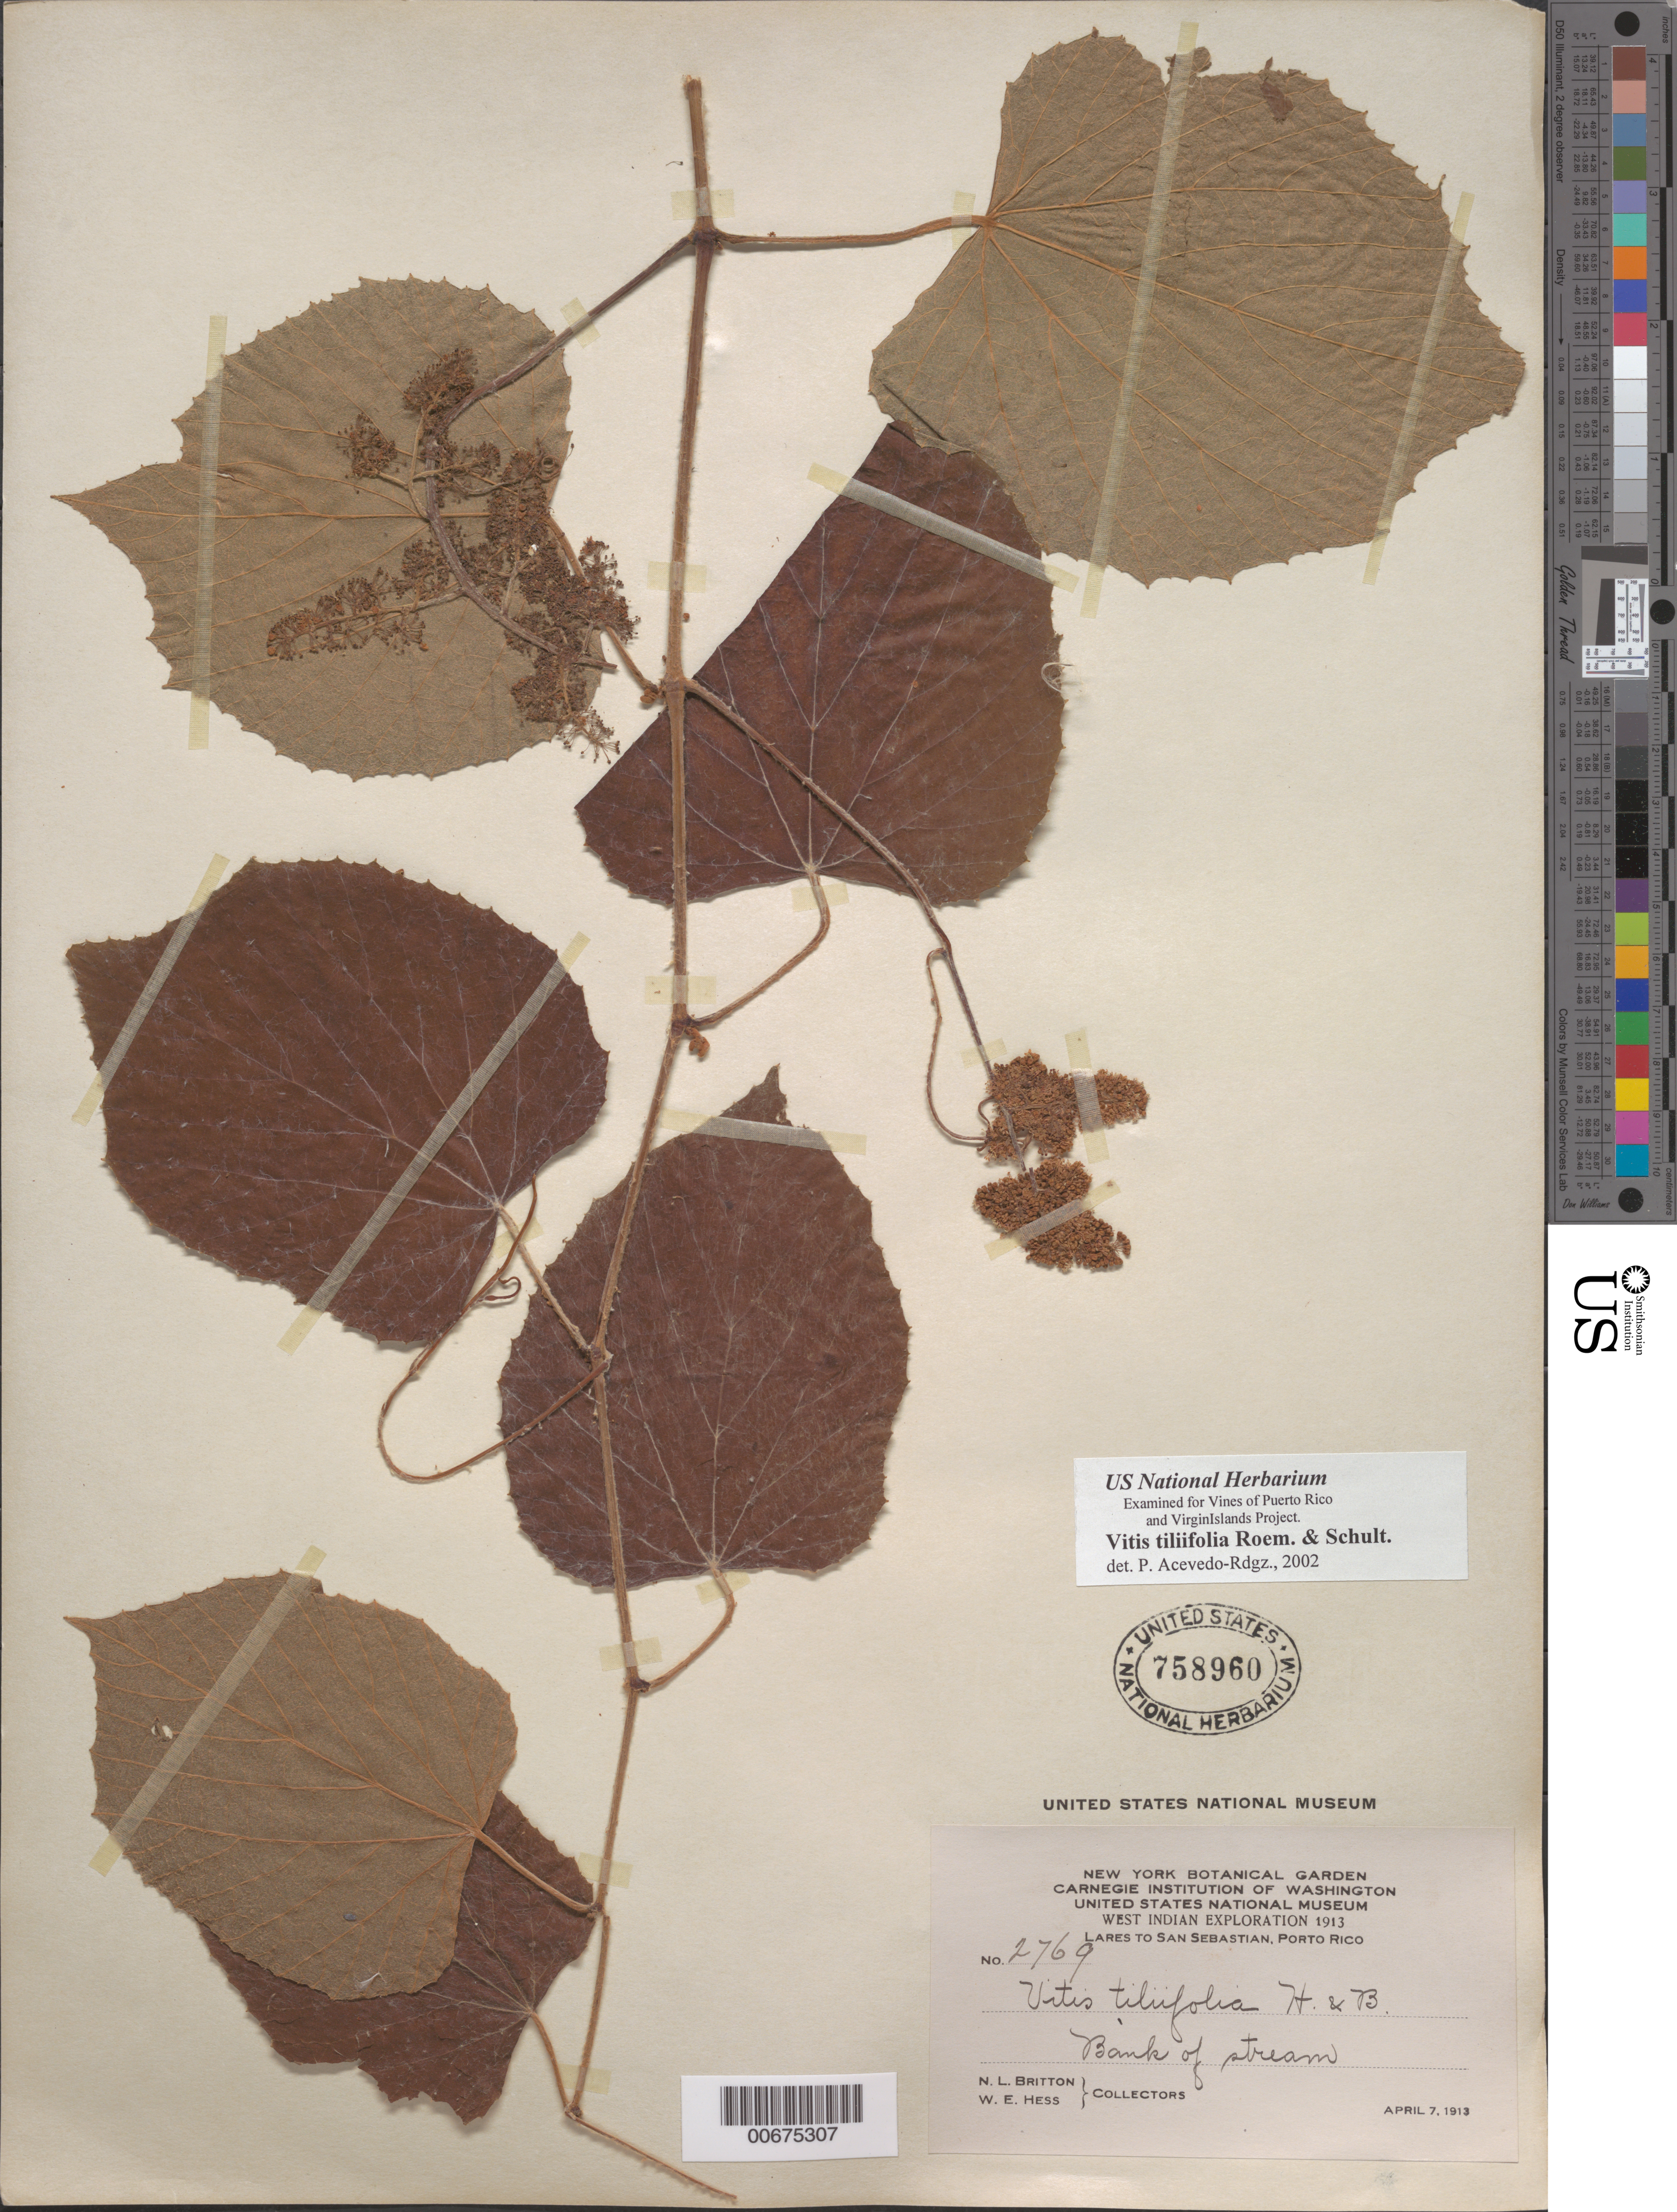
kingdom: Plantae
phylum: Tracheophyta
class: Magnoliopsida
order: Vitales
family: Vitaceae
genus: Vitis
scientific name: Vitis tiliifolia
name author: Humb. & Bonpl. ex Schult.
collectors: N. Britton & W. Hess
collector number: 2769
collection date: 1913-04-07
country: Puerto Rico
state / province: San Sebastian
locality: West Indian. [unsure placement] Lares to San Sebastian, Porto Rico.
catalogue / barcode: US 758960